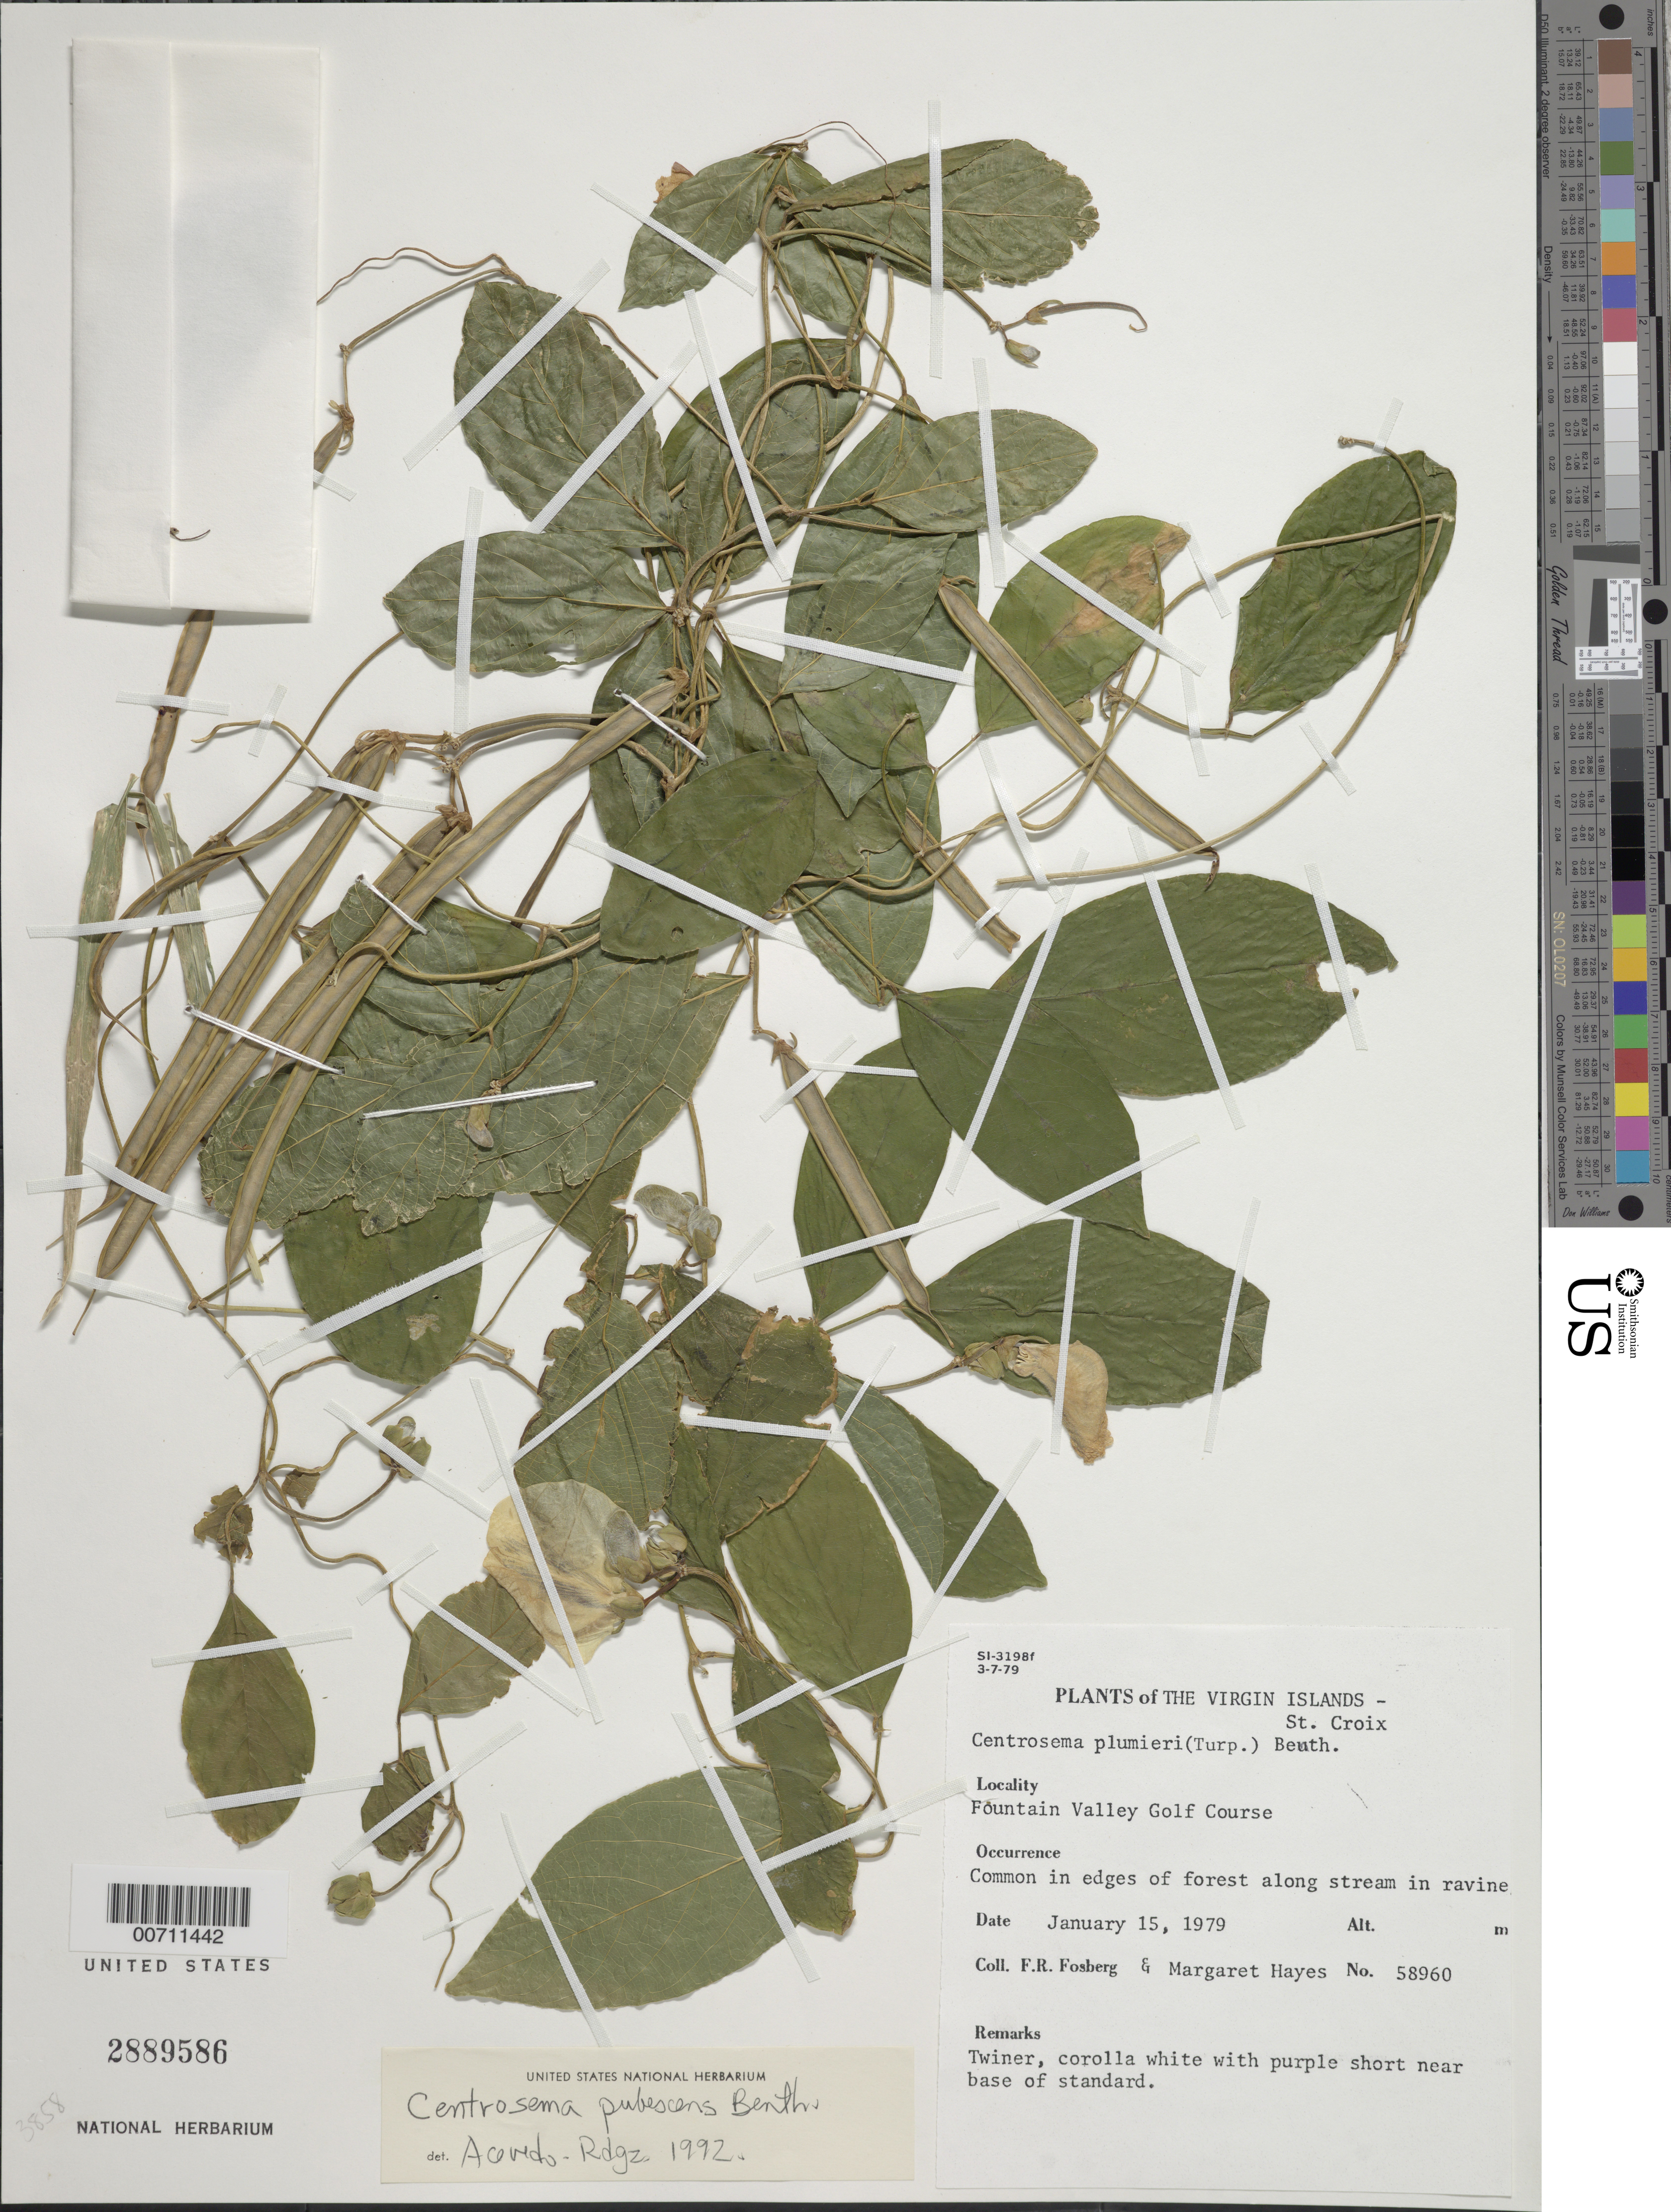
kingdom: Plantae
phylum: Tracheophyta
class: Magnoliopsida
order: Fabales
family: Fabaceae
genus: Centrosema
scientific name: Centrosema pubescens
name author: Benth.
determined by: Acevedo-Rodríguez, P., (BOT), Smithsonian Institution - National Museum of Natural History (UNITED STATES)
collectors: F. R. Fosberg & M. Hayes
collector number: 58960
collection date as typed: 15 Jan 1979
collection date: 1979-01-15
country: U.S. Virgin Islands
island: St. Croix Island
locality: Fountain Valley Golf Course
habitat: In edges of forest along stream in ravine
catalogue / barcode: US 2889586